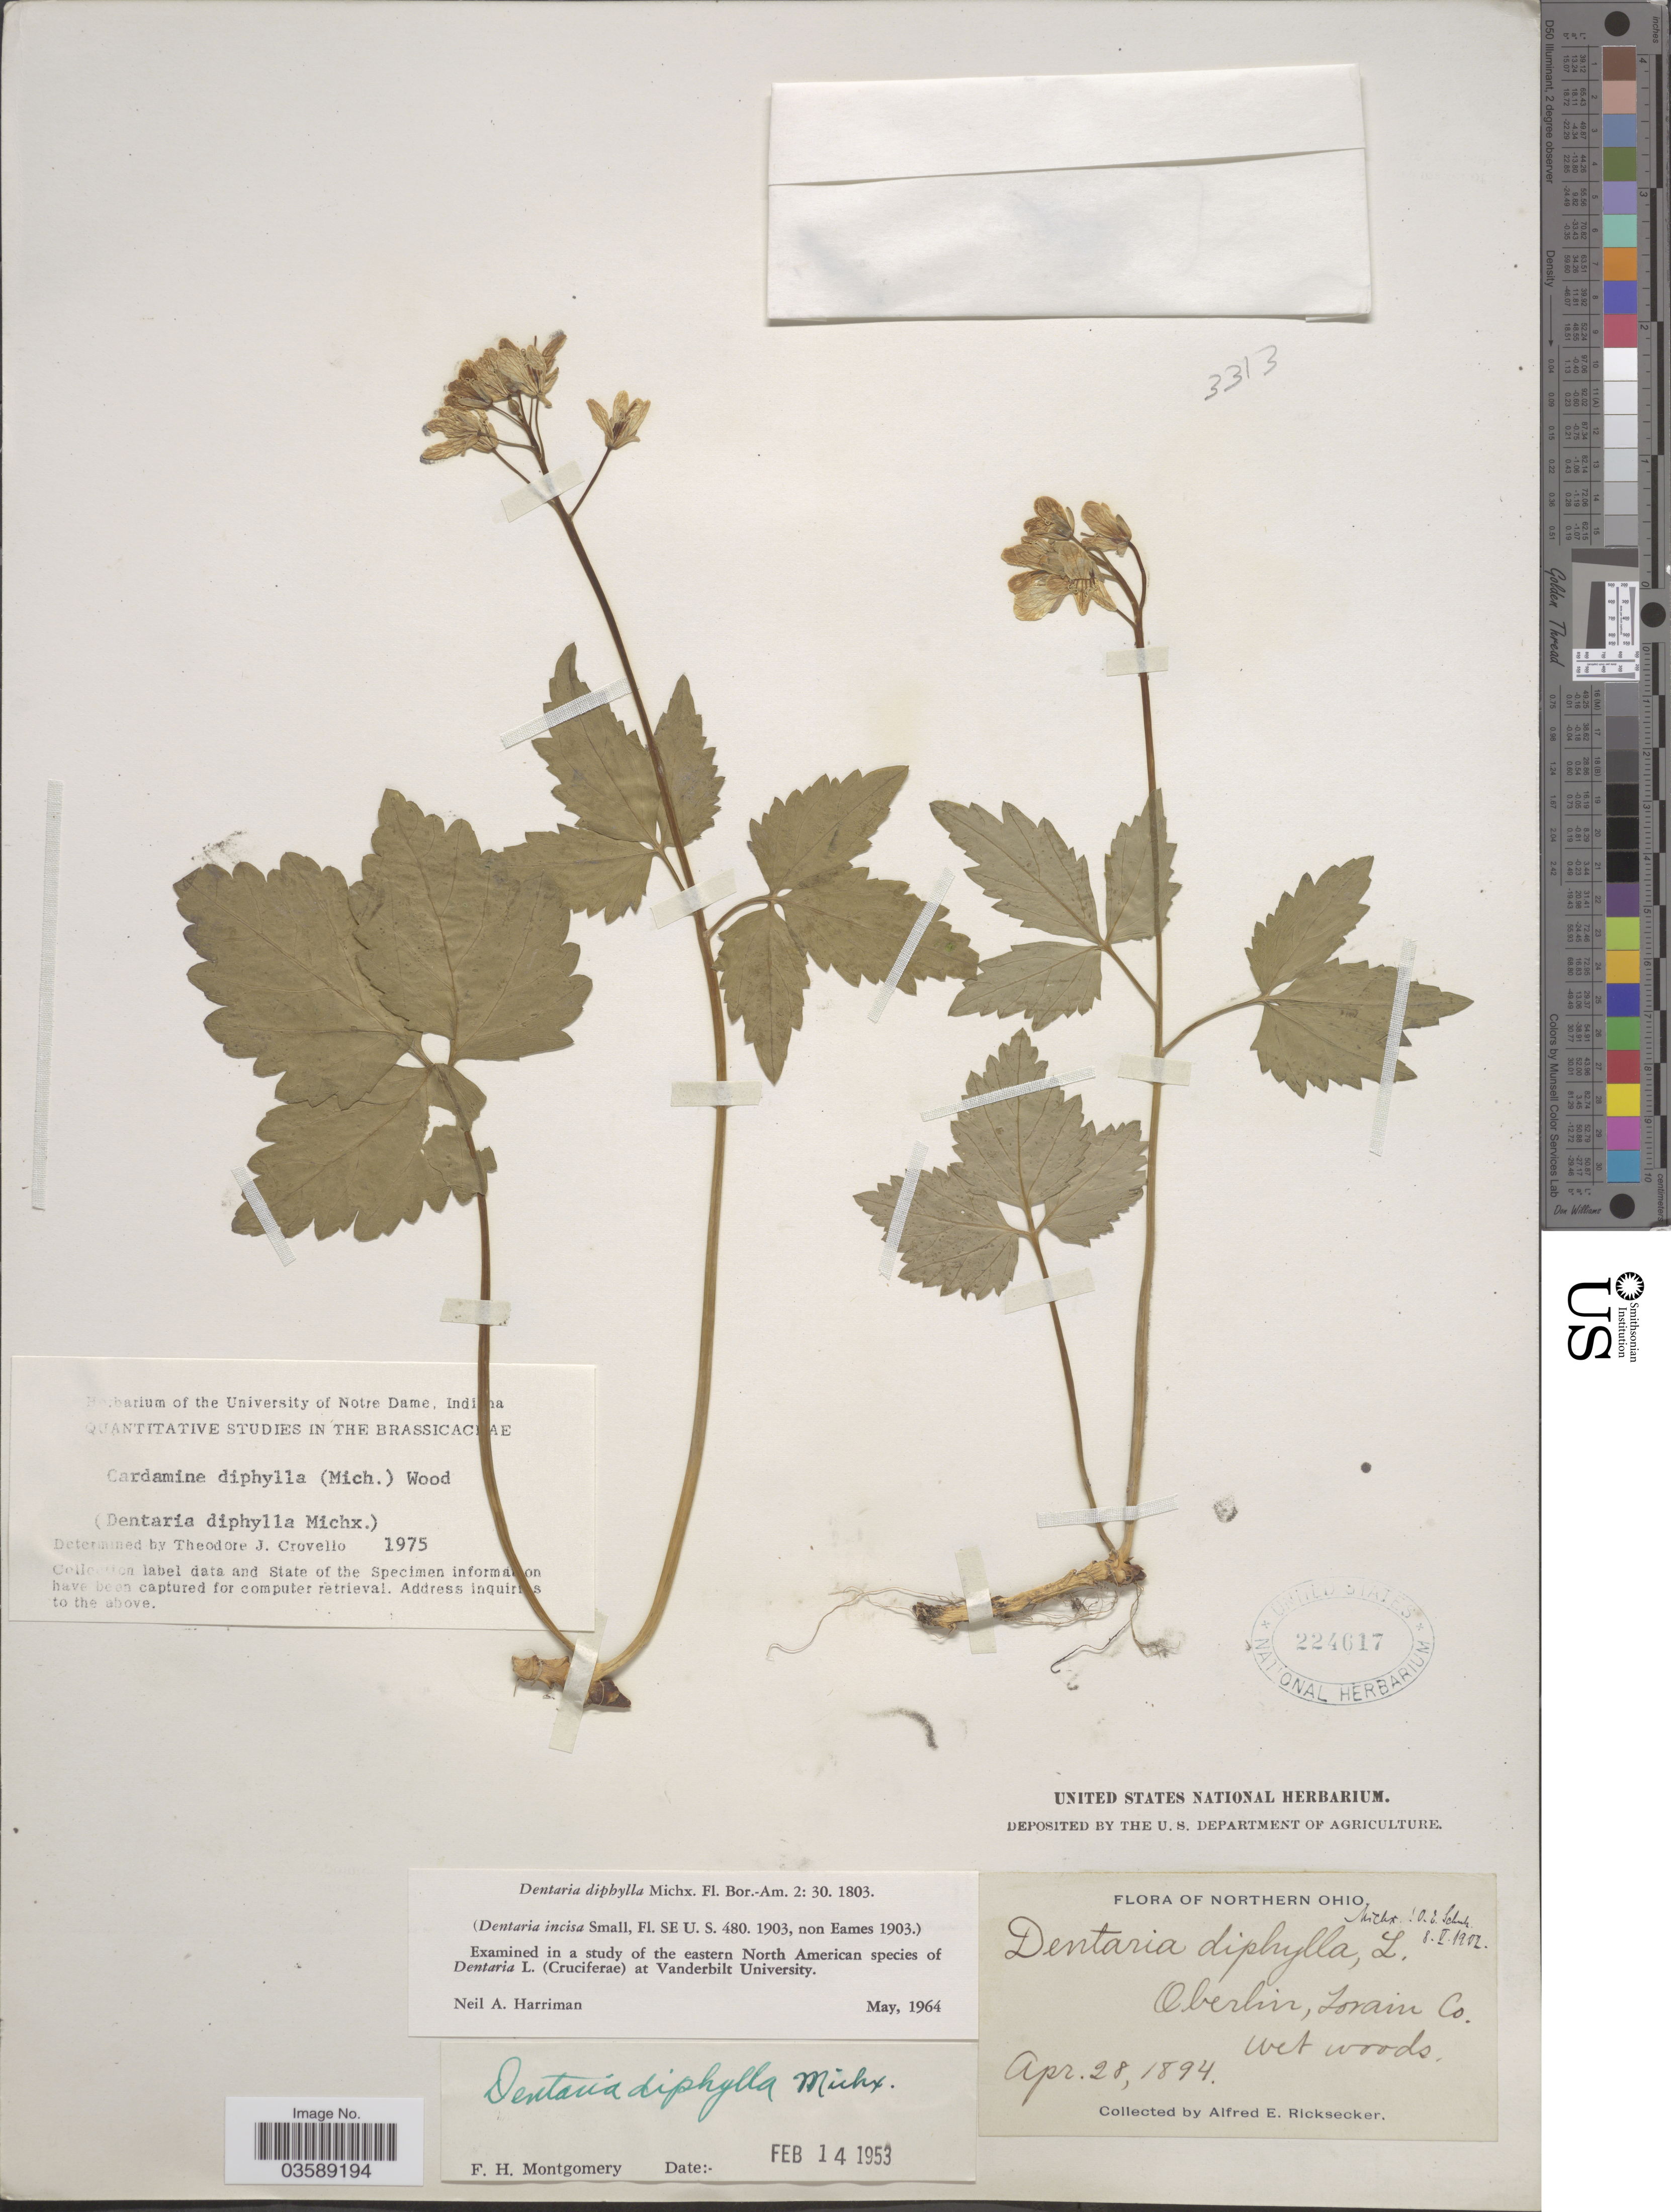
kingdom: Plantae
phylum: Tracheophyta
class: Magnoliopsida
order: Brassicales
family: Brassicaceae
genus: Cardamine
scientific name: Cardamine diphylla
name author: (Michx.) Alph. Wood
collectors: A. E. Ricksecker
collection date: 1894-04-28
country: United States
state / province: Ohio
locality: Northern Ohio. Oberlin, Israin Co.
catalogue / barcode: US 224617